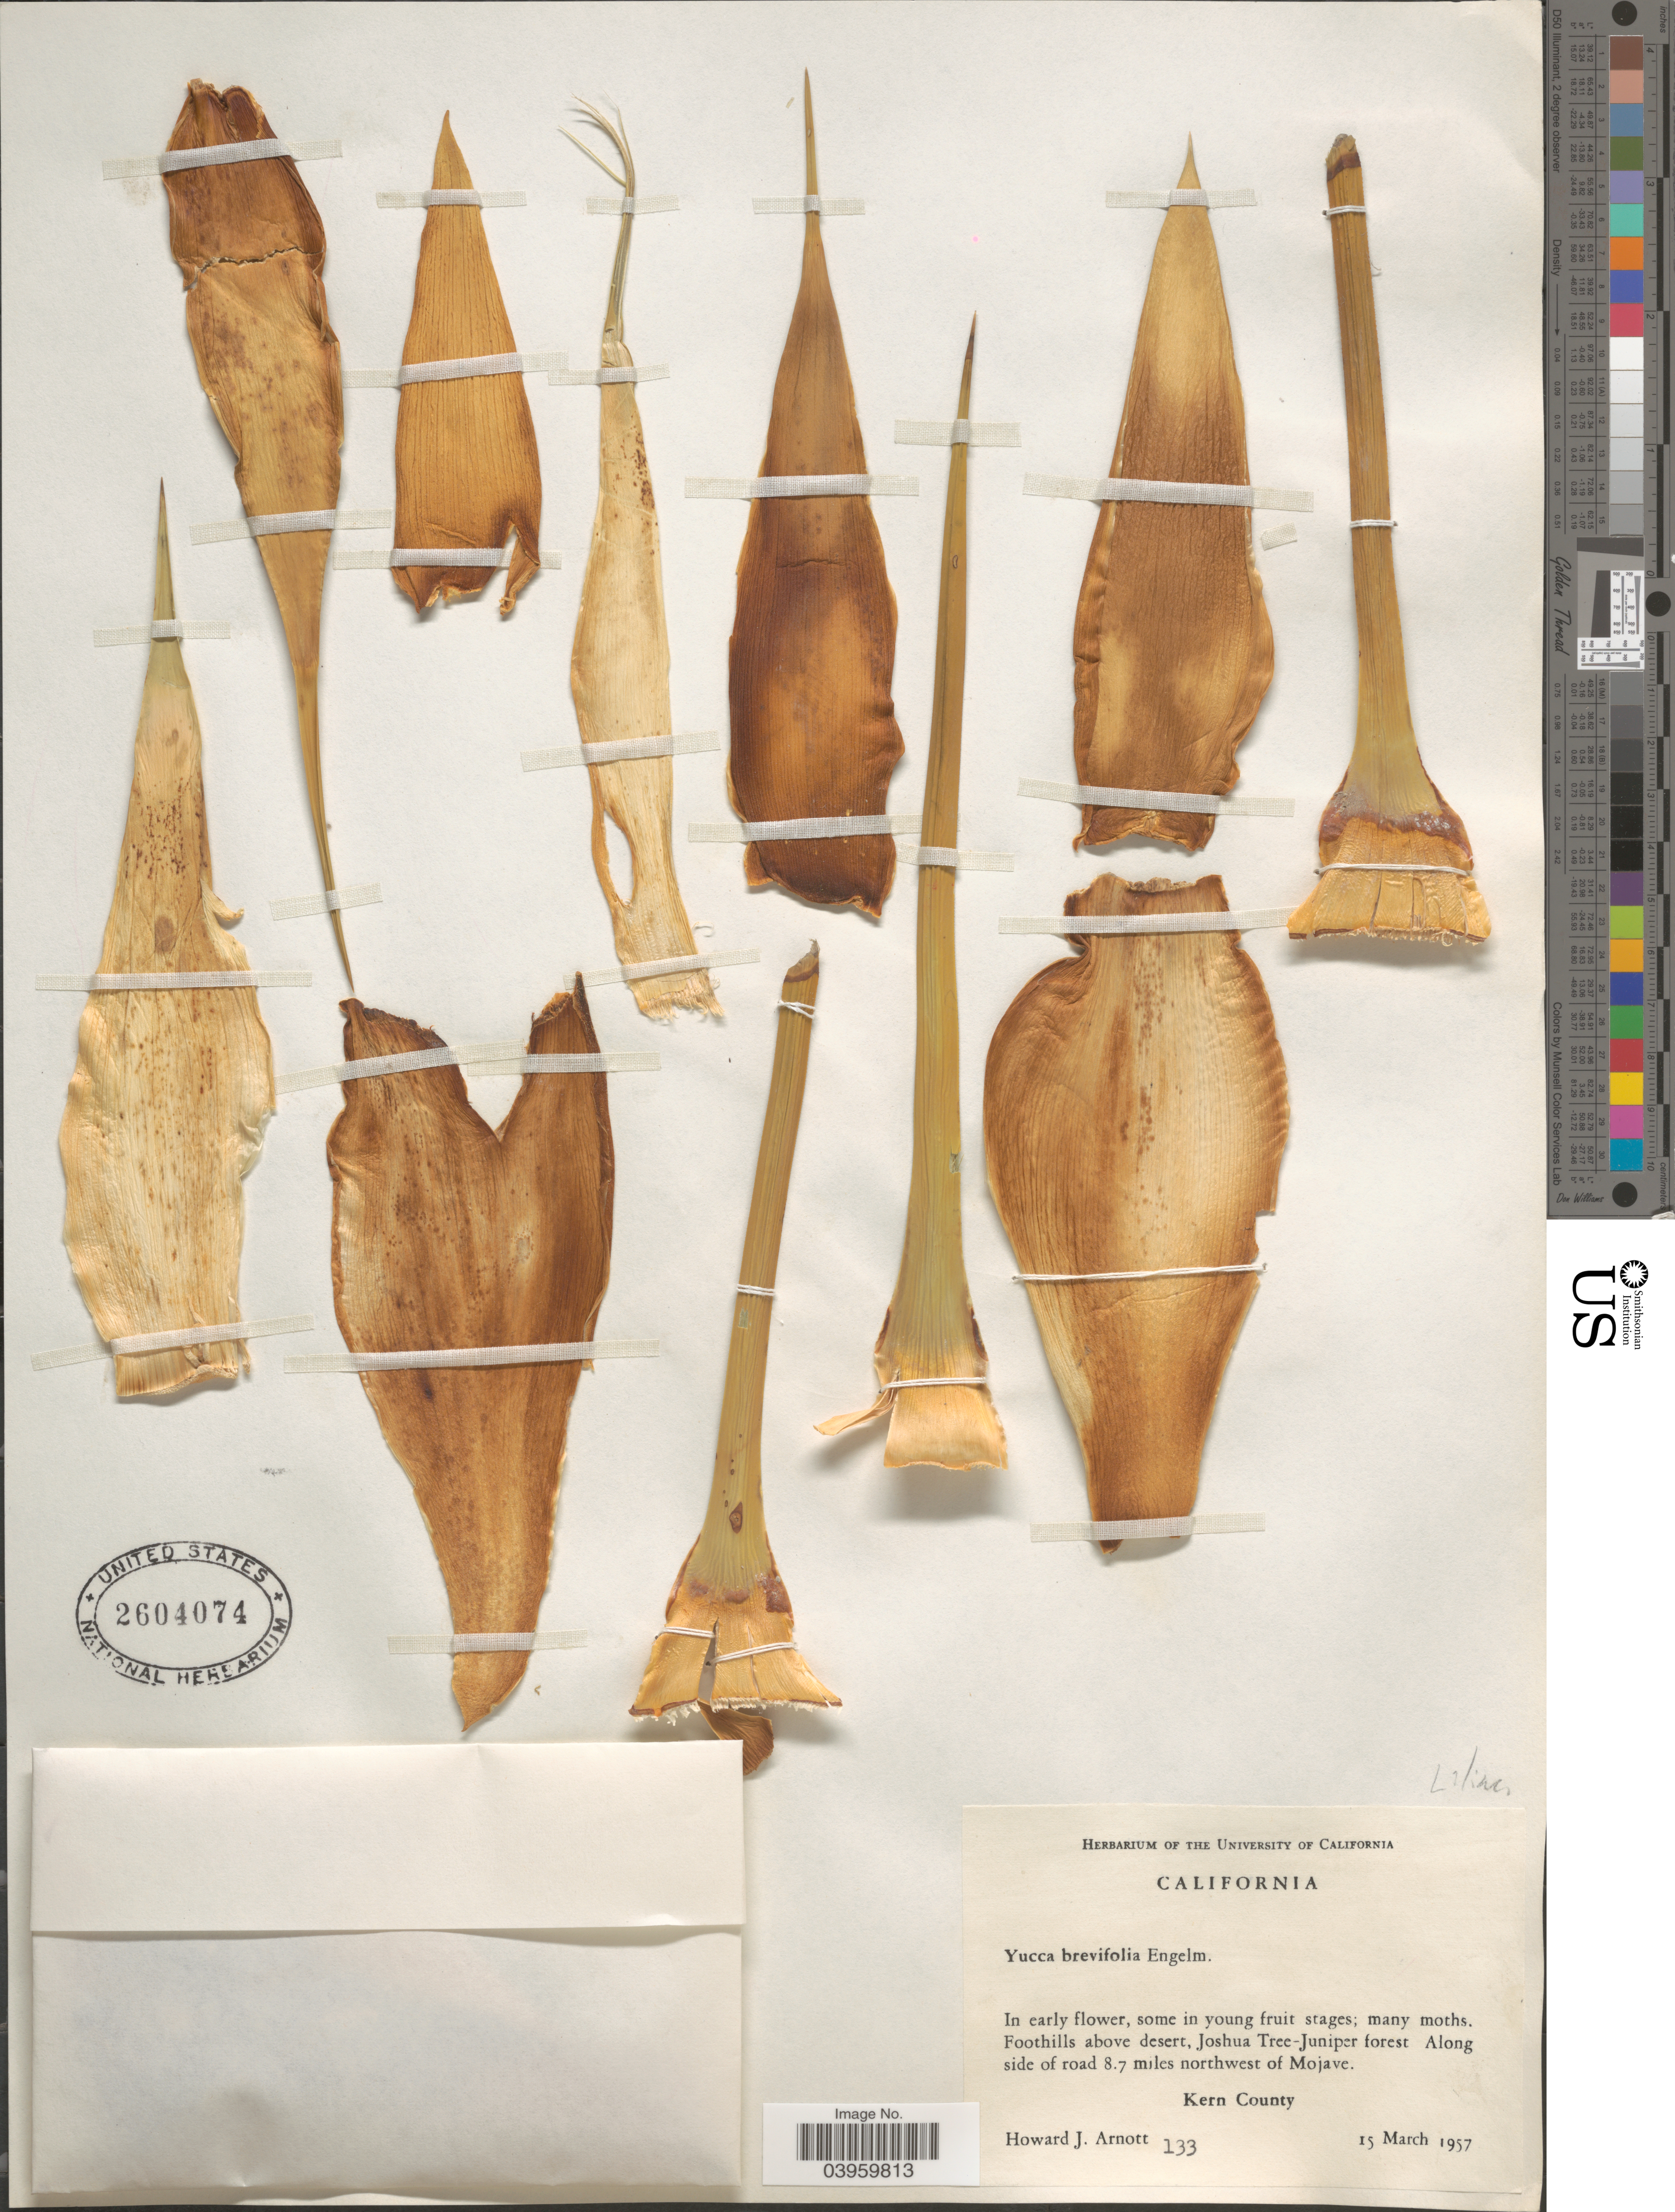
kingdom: Plantae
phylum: Tracheophyta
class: Liliopsida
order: Asparagales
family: Asparagaceae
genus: Yucca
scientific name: Yucca brevifolia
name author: Englem.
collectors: H. J. Arnott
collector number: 133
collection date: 1957-03-15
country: United States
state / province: California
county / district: Kern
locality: Foothills above desert, Joshua Tree-Juniper forest Along side of road 8.7 miles northwest of Mojave. Kern County.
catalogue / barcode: US 2604074